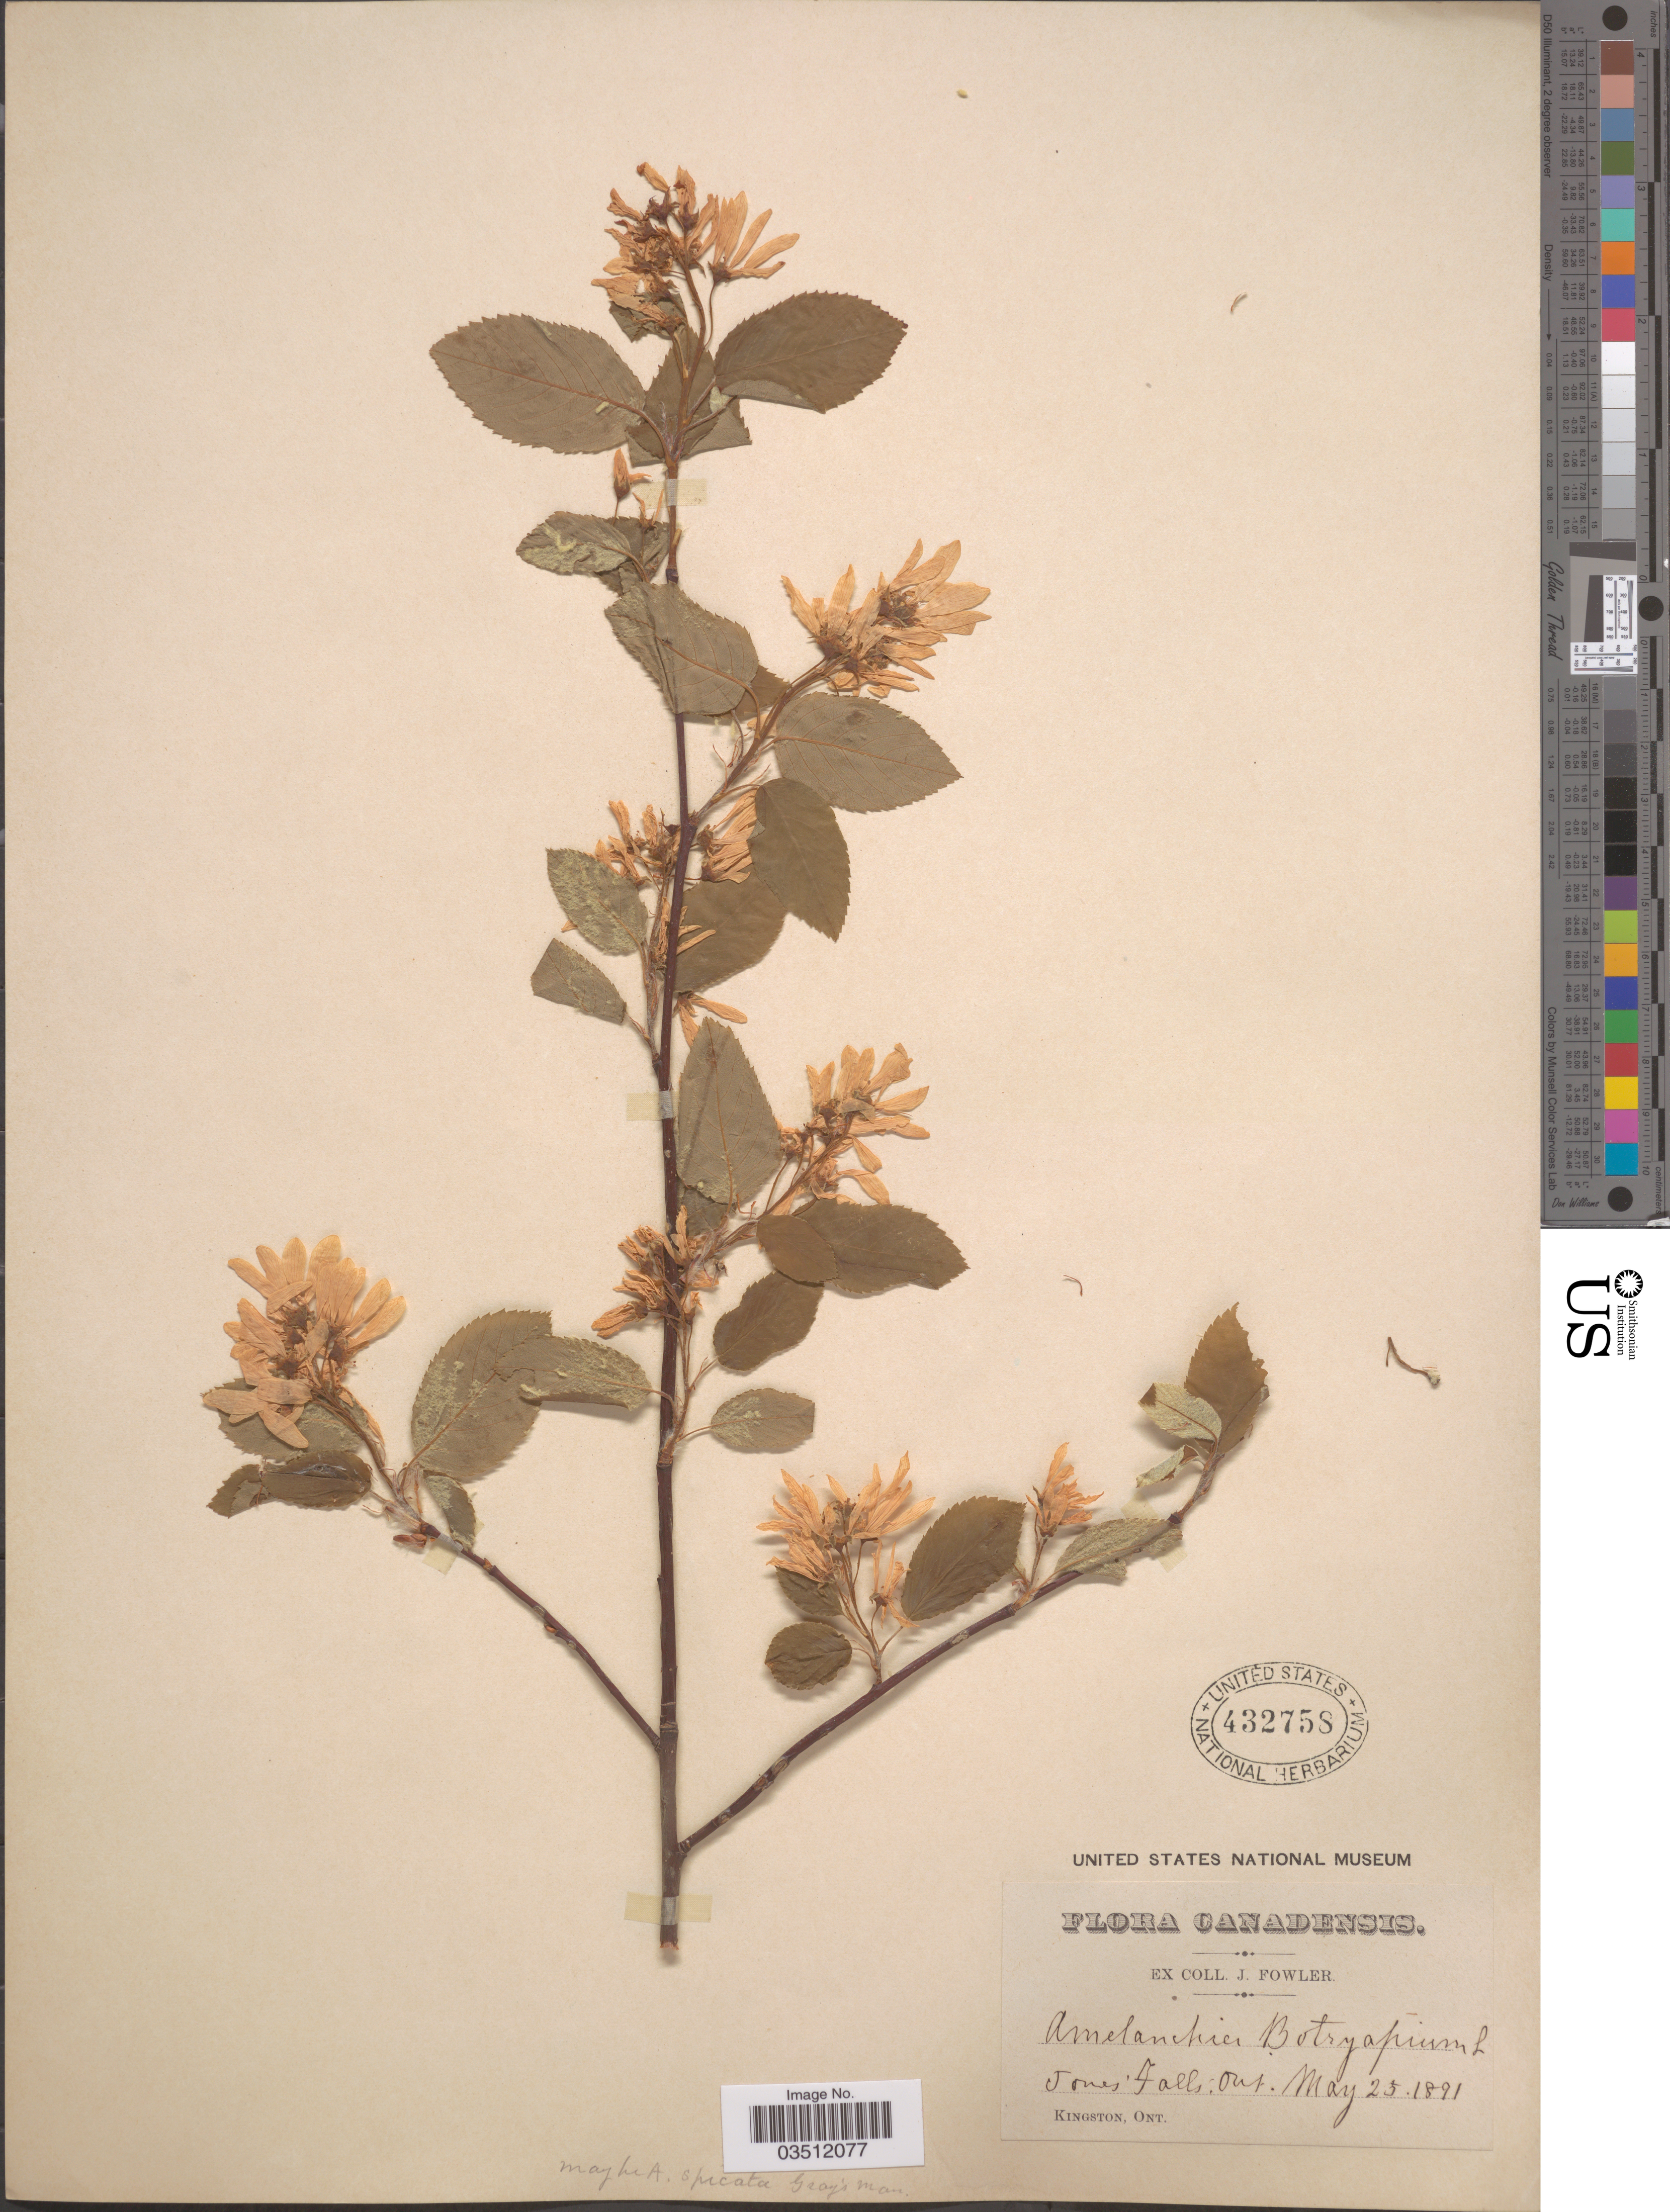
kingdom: Plantae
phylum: Tracheophyta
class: Magnoliopsida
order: Rosales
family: Rosaceae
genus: Amelanchier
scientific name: Amelanchier erecta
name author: Blanch.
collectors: J. Fowler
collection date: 1891-05-25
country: Canada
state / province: Ontario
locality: Jones Falls.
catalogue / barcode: US 432758